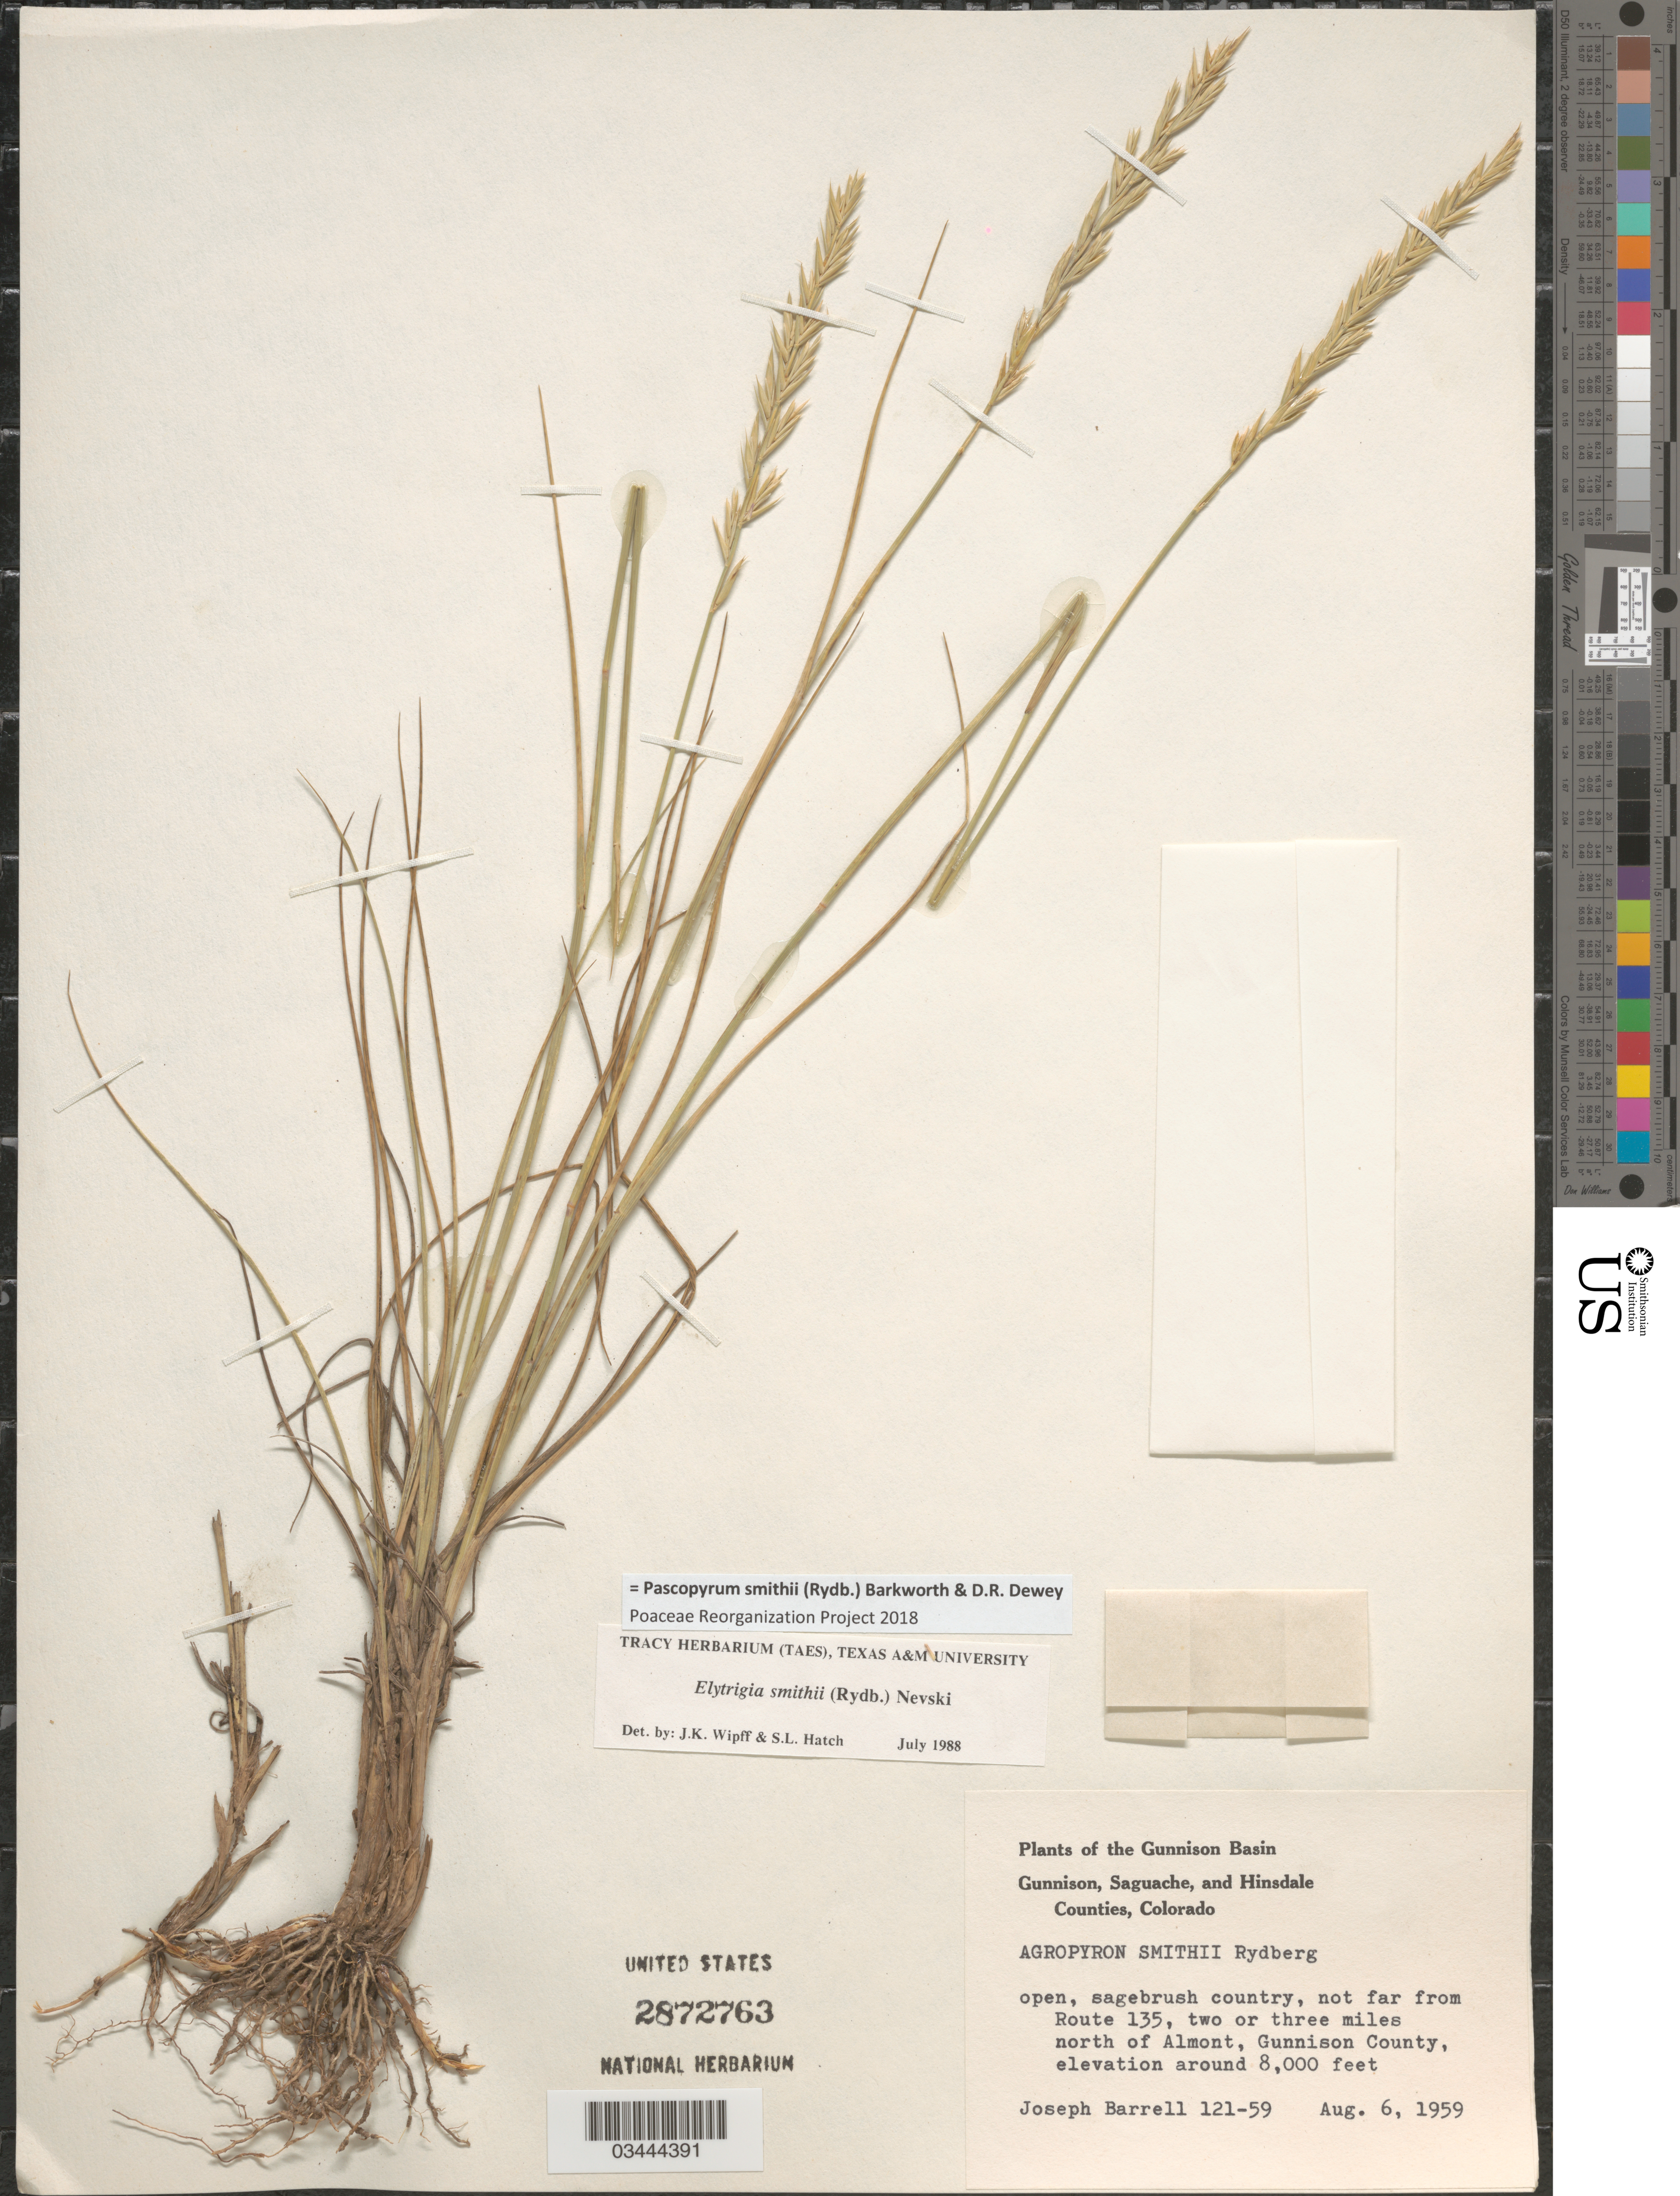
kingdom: Plantae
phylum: Tracheophyta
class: Liliopsida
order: Poales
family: Poaceae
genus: Pascopyrum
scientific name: Pascopyrum smithii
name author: (Rydb.) Barkworth & Dewey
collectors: J. Barrell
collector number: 121-59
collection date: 1959-08-06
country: United States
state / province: Colorado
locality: The Gunnison Basin. Open, sagebrush country, not far from Route 135, two or three miles north of Almont, Gunnison County.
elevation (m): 2438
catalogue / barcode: US 2872763